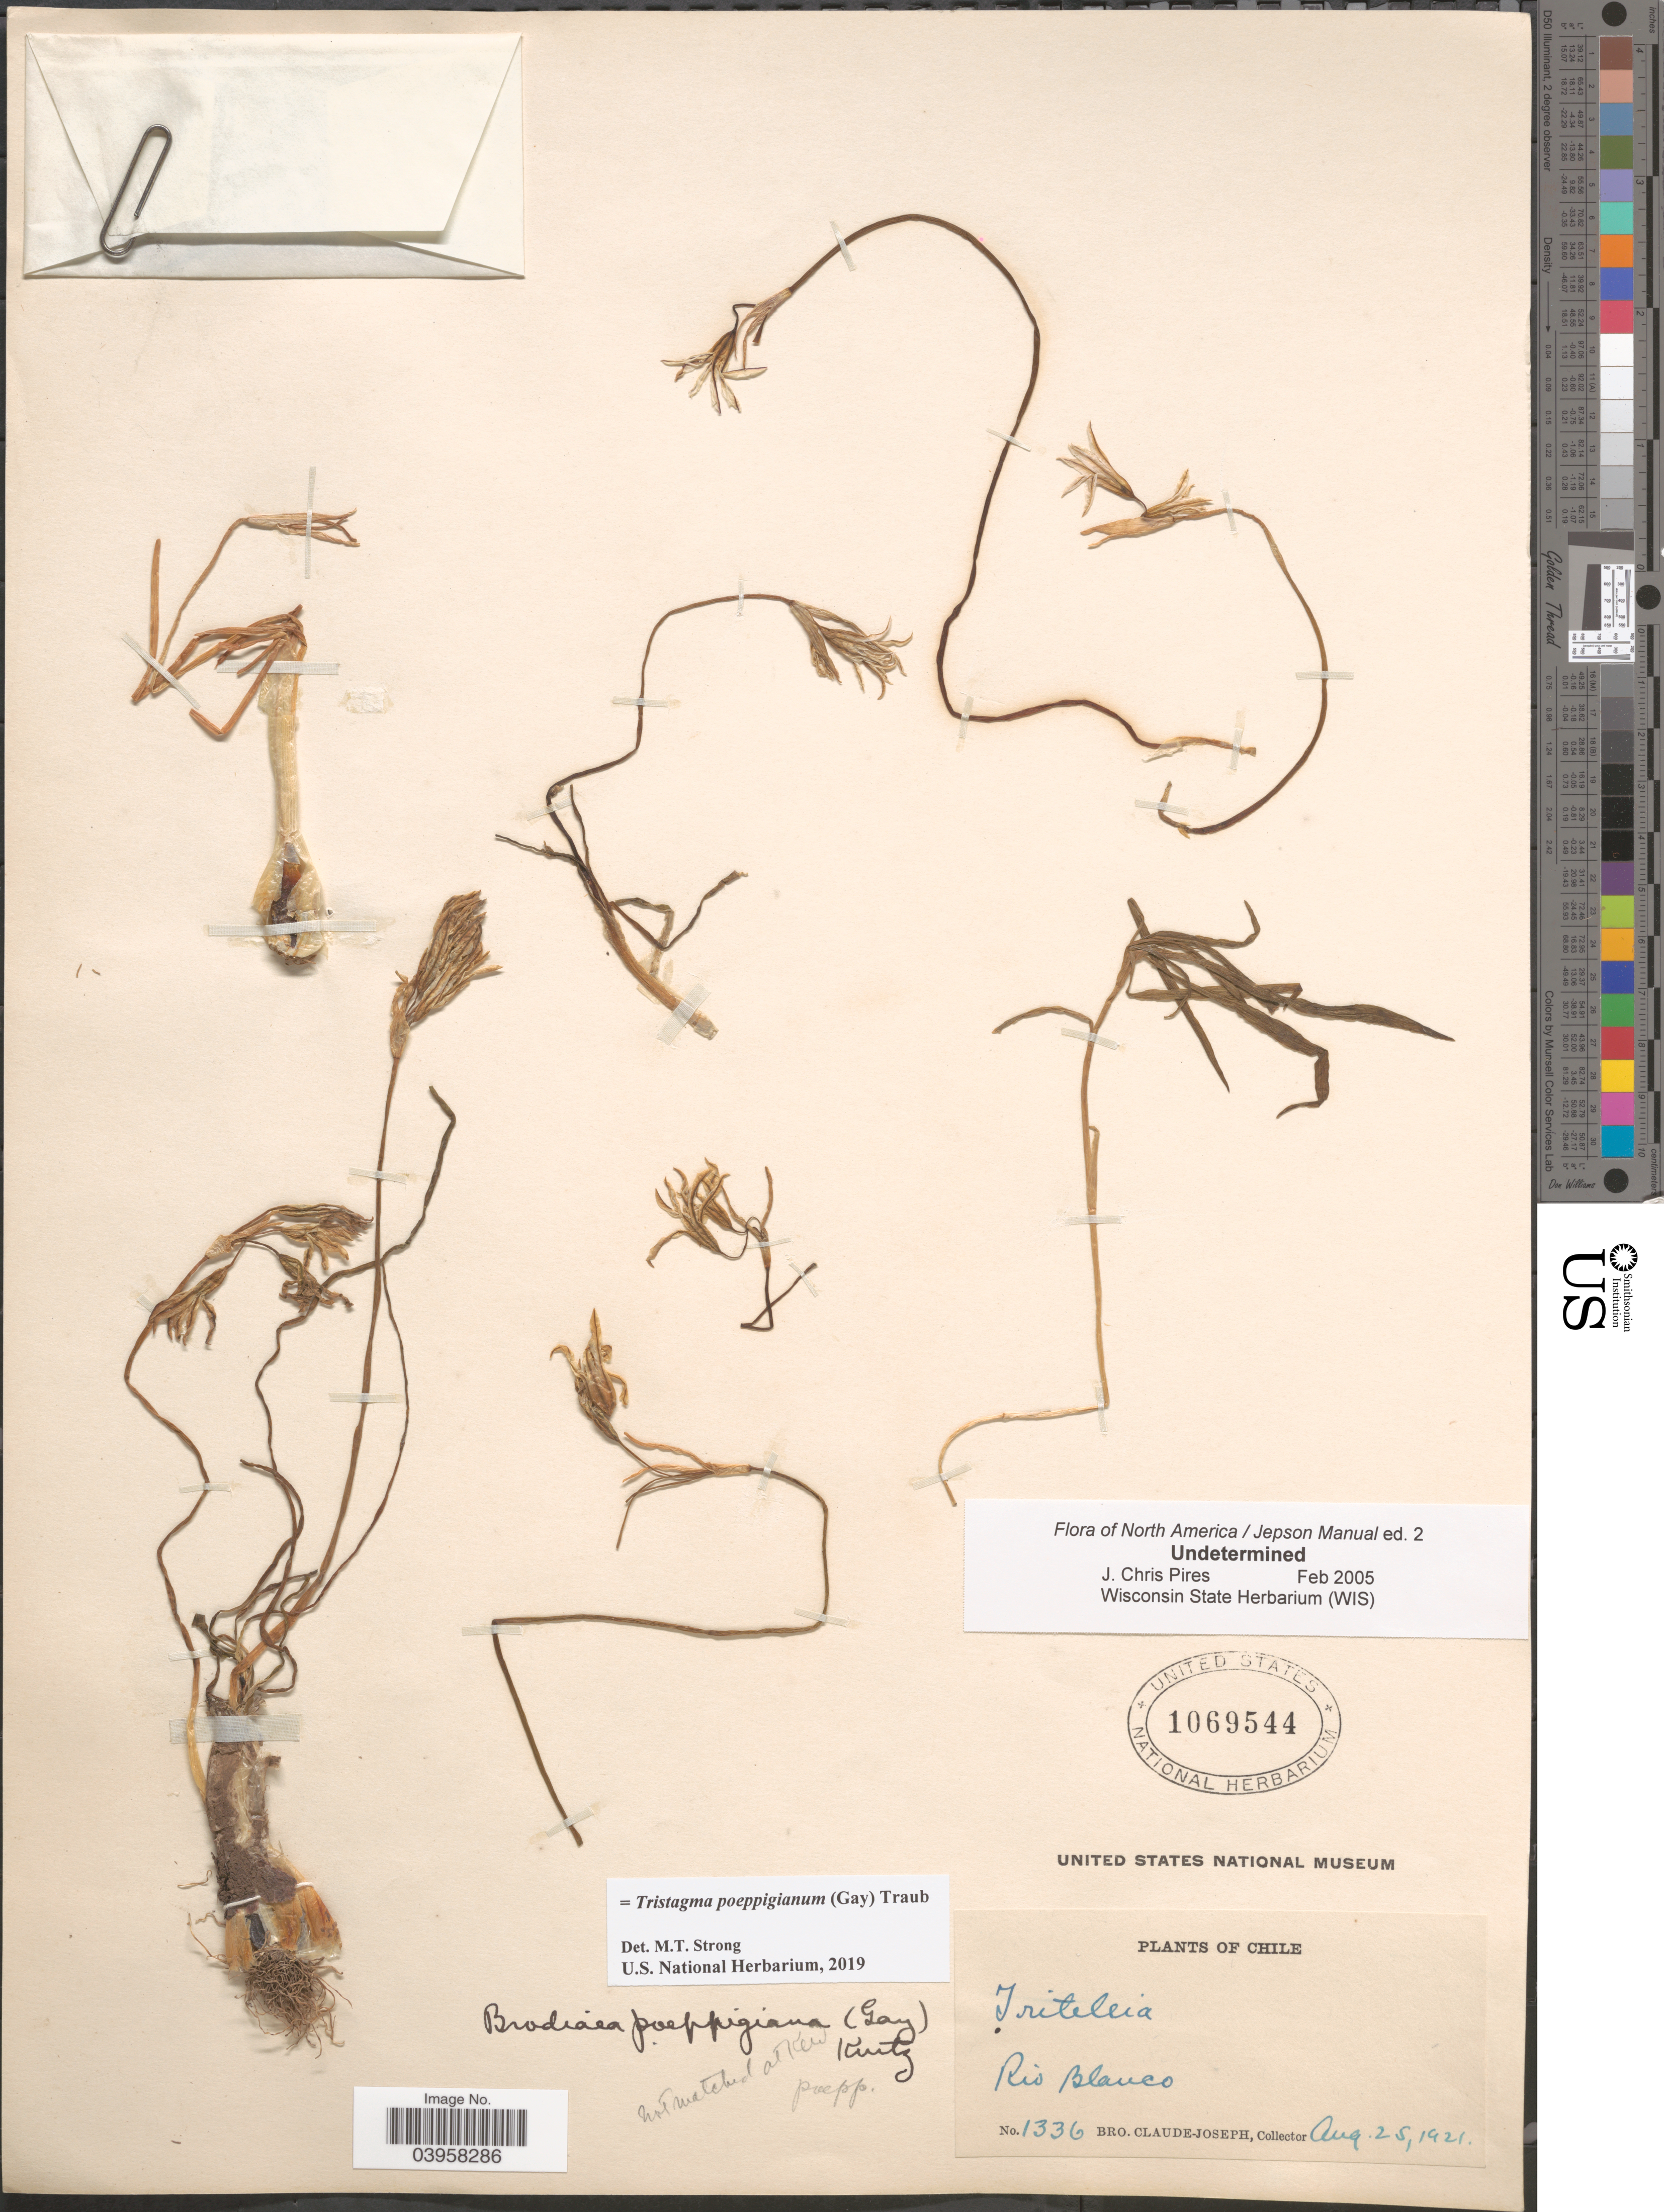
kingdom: Plantae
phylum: Tracheophyta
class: Liliopsida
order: Asparagales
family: Amaryllidaceae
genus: Tristagma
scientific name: Tristagma poeppigianum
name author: (Gay) Traub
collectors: Bro. Claude-Joseph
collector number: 1336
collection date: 1921-08-25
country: Chile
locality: Rio Blanco.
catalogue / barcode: US 1069544